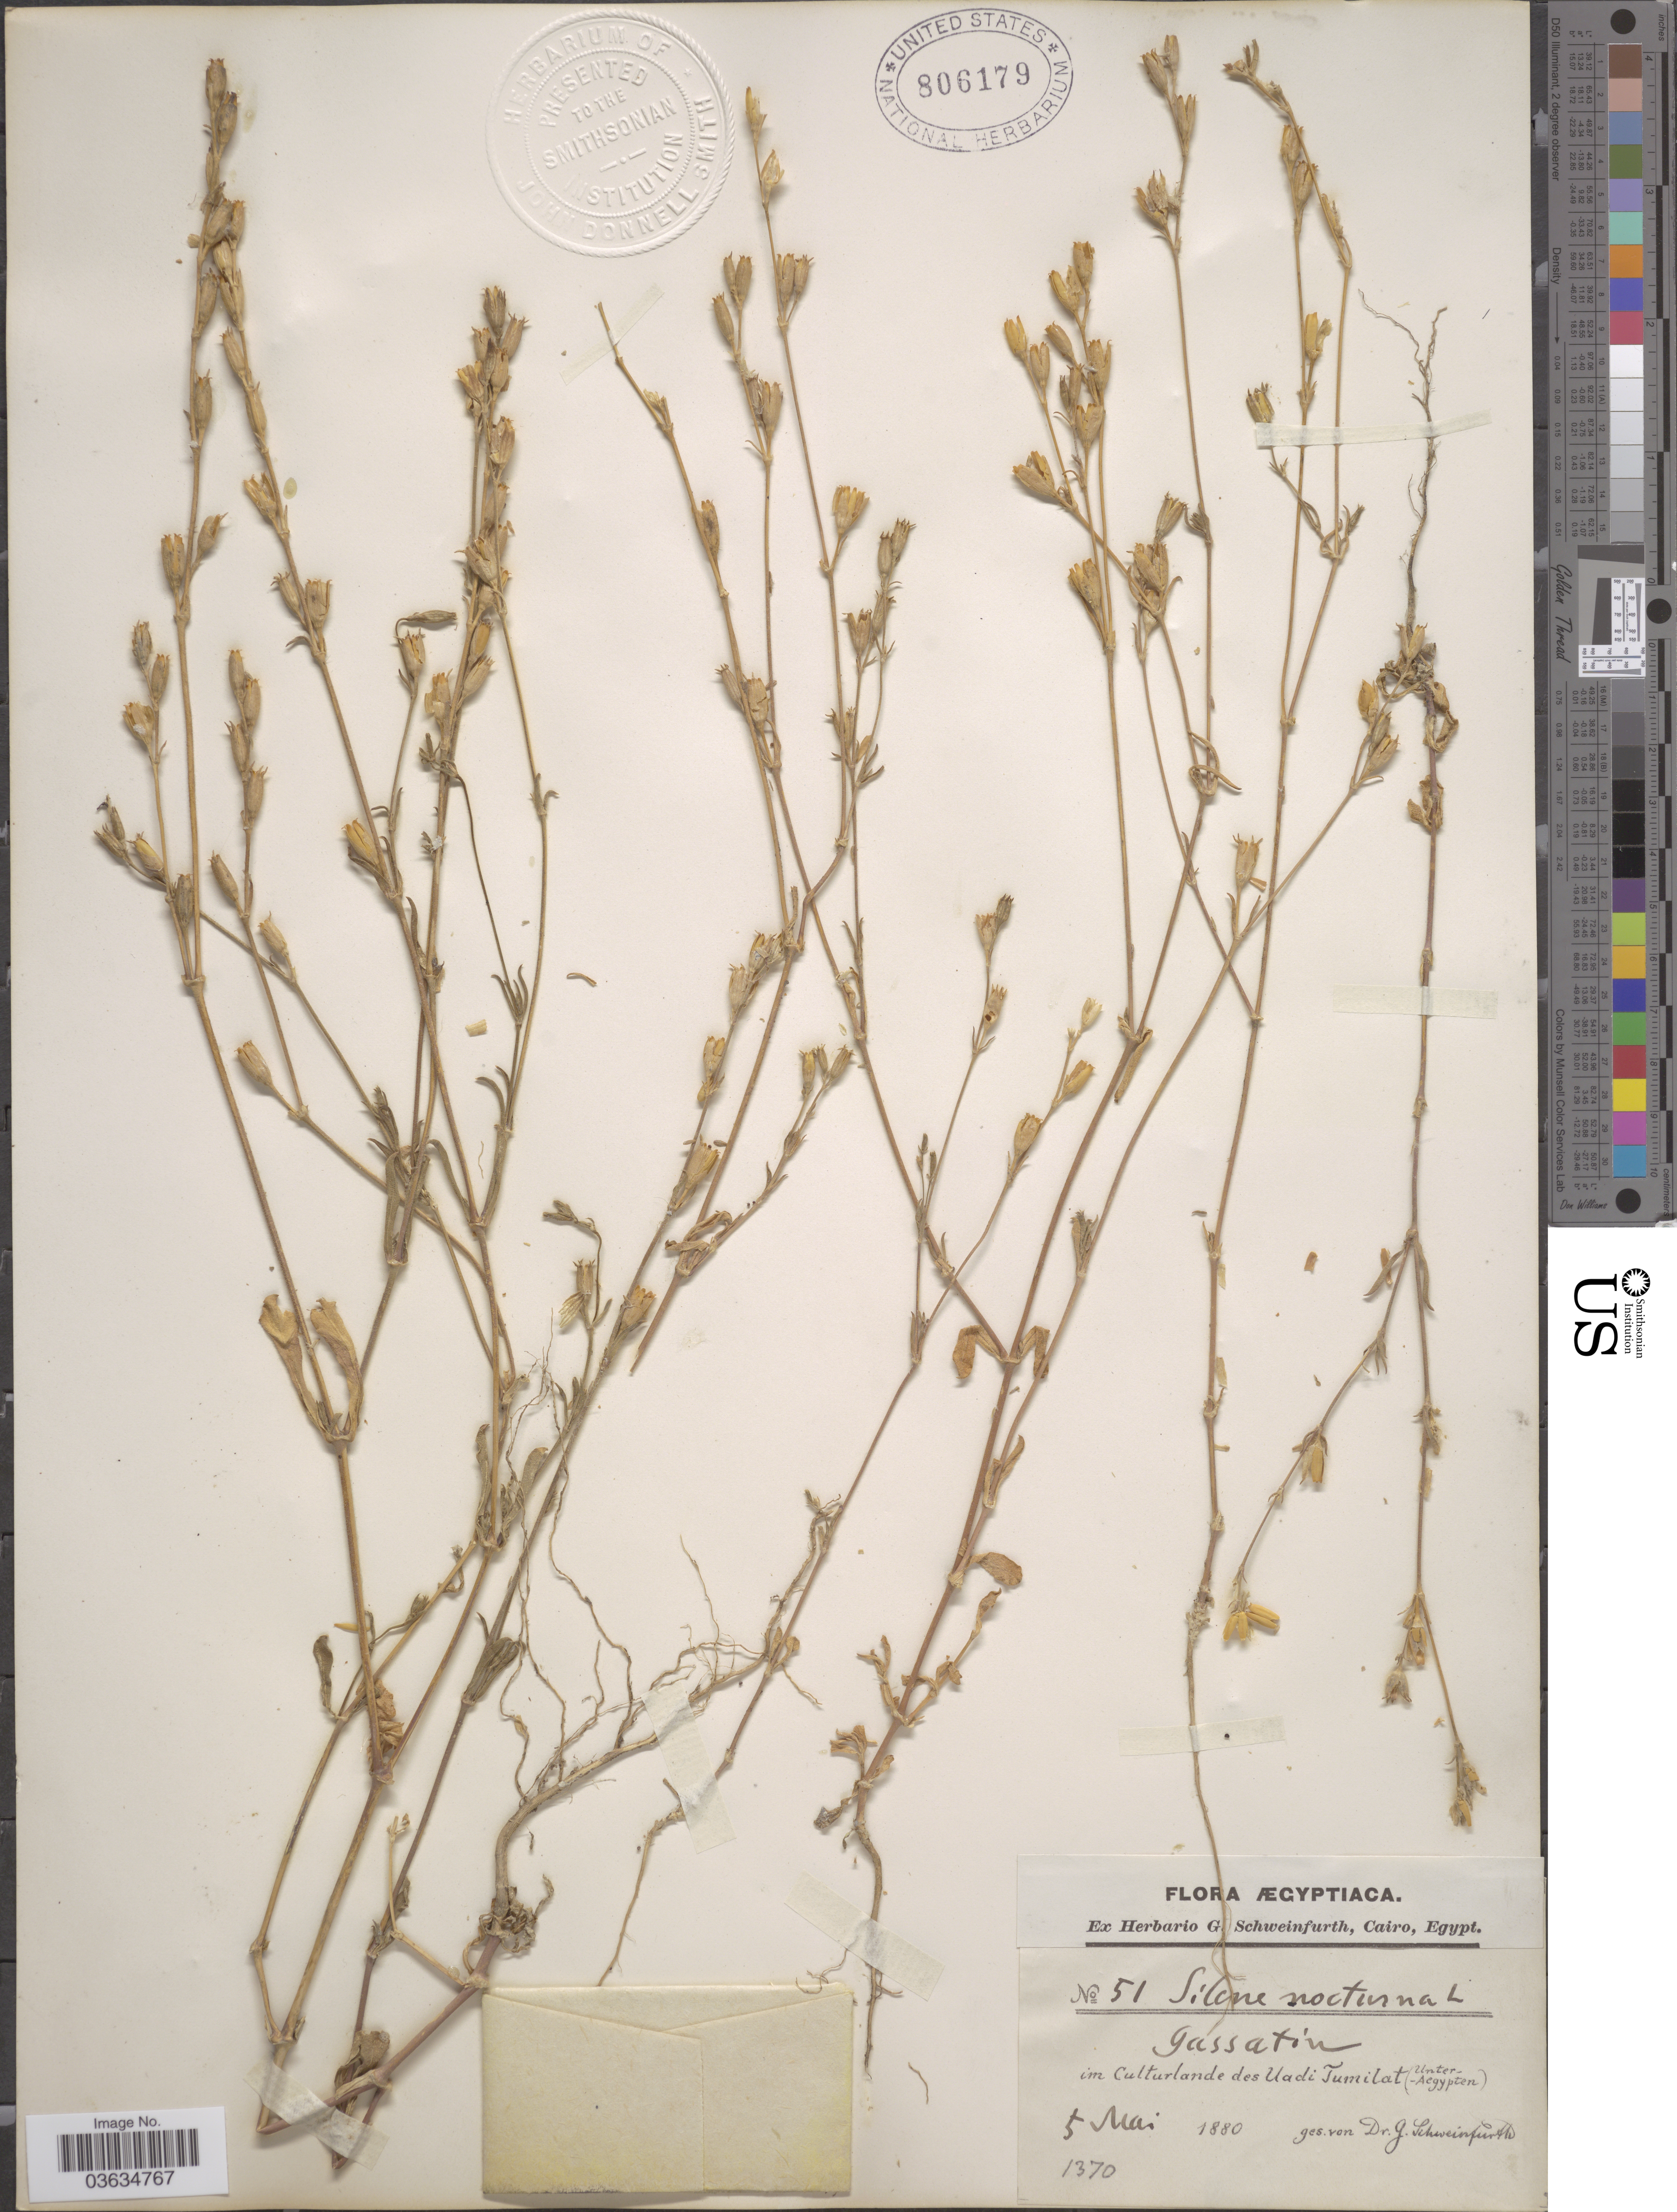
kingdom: Plantae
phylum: Tracheophyta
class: Magnoliopsida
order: Caryophyllales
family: Caryophyllaceae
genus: Silene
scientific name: Silene nocturna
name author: L.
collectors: G. A. Schweinfurth (herbarium)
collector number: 51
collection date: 1880-05-05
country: Egypt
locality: Ægyptiaca. Gassatin. Im Culturlande des Uadi Tumilat (Unter-Aegypten).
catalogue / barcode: US 806179